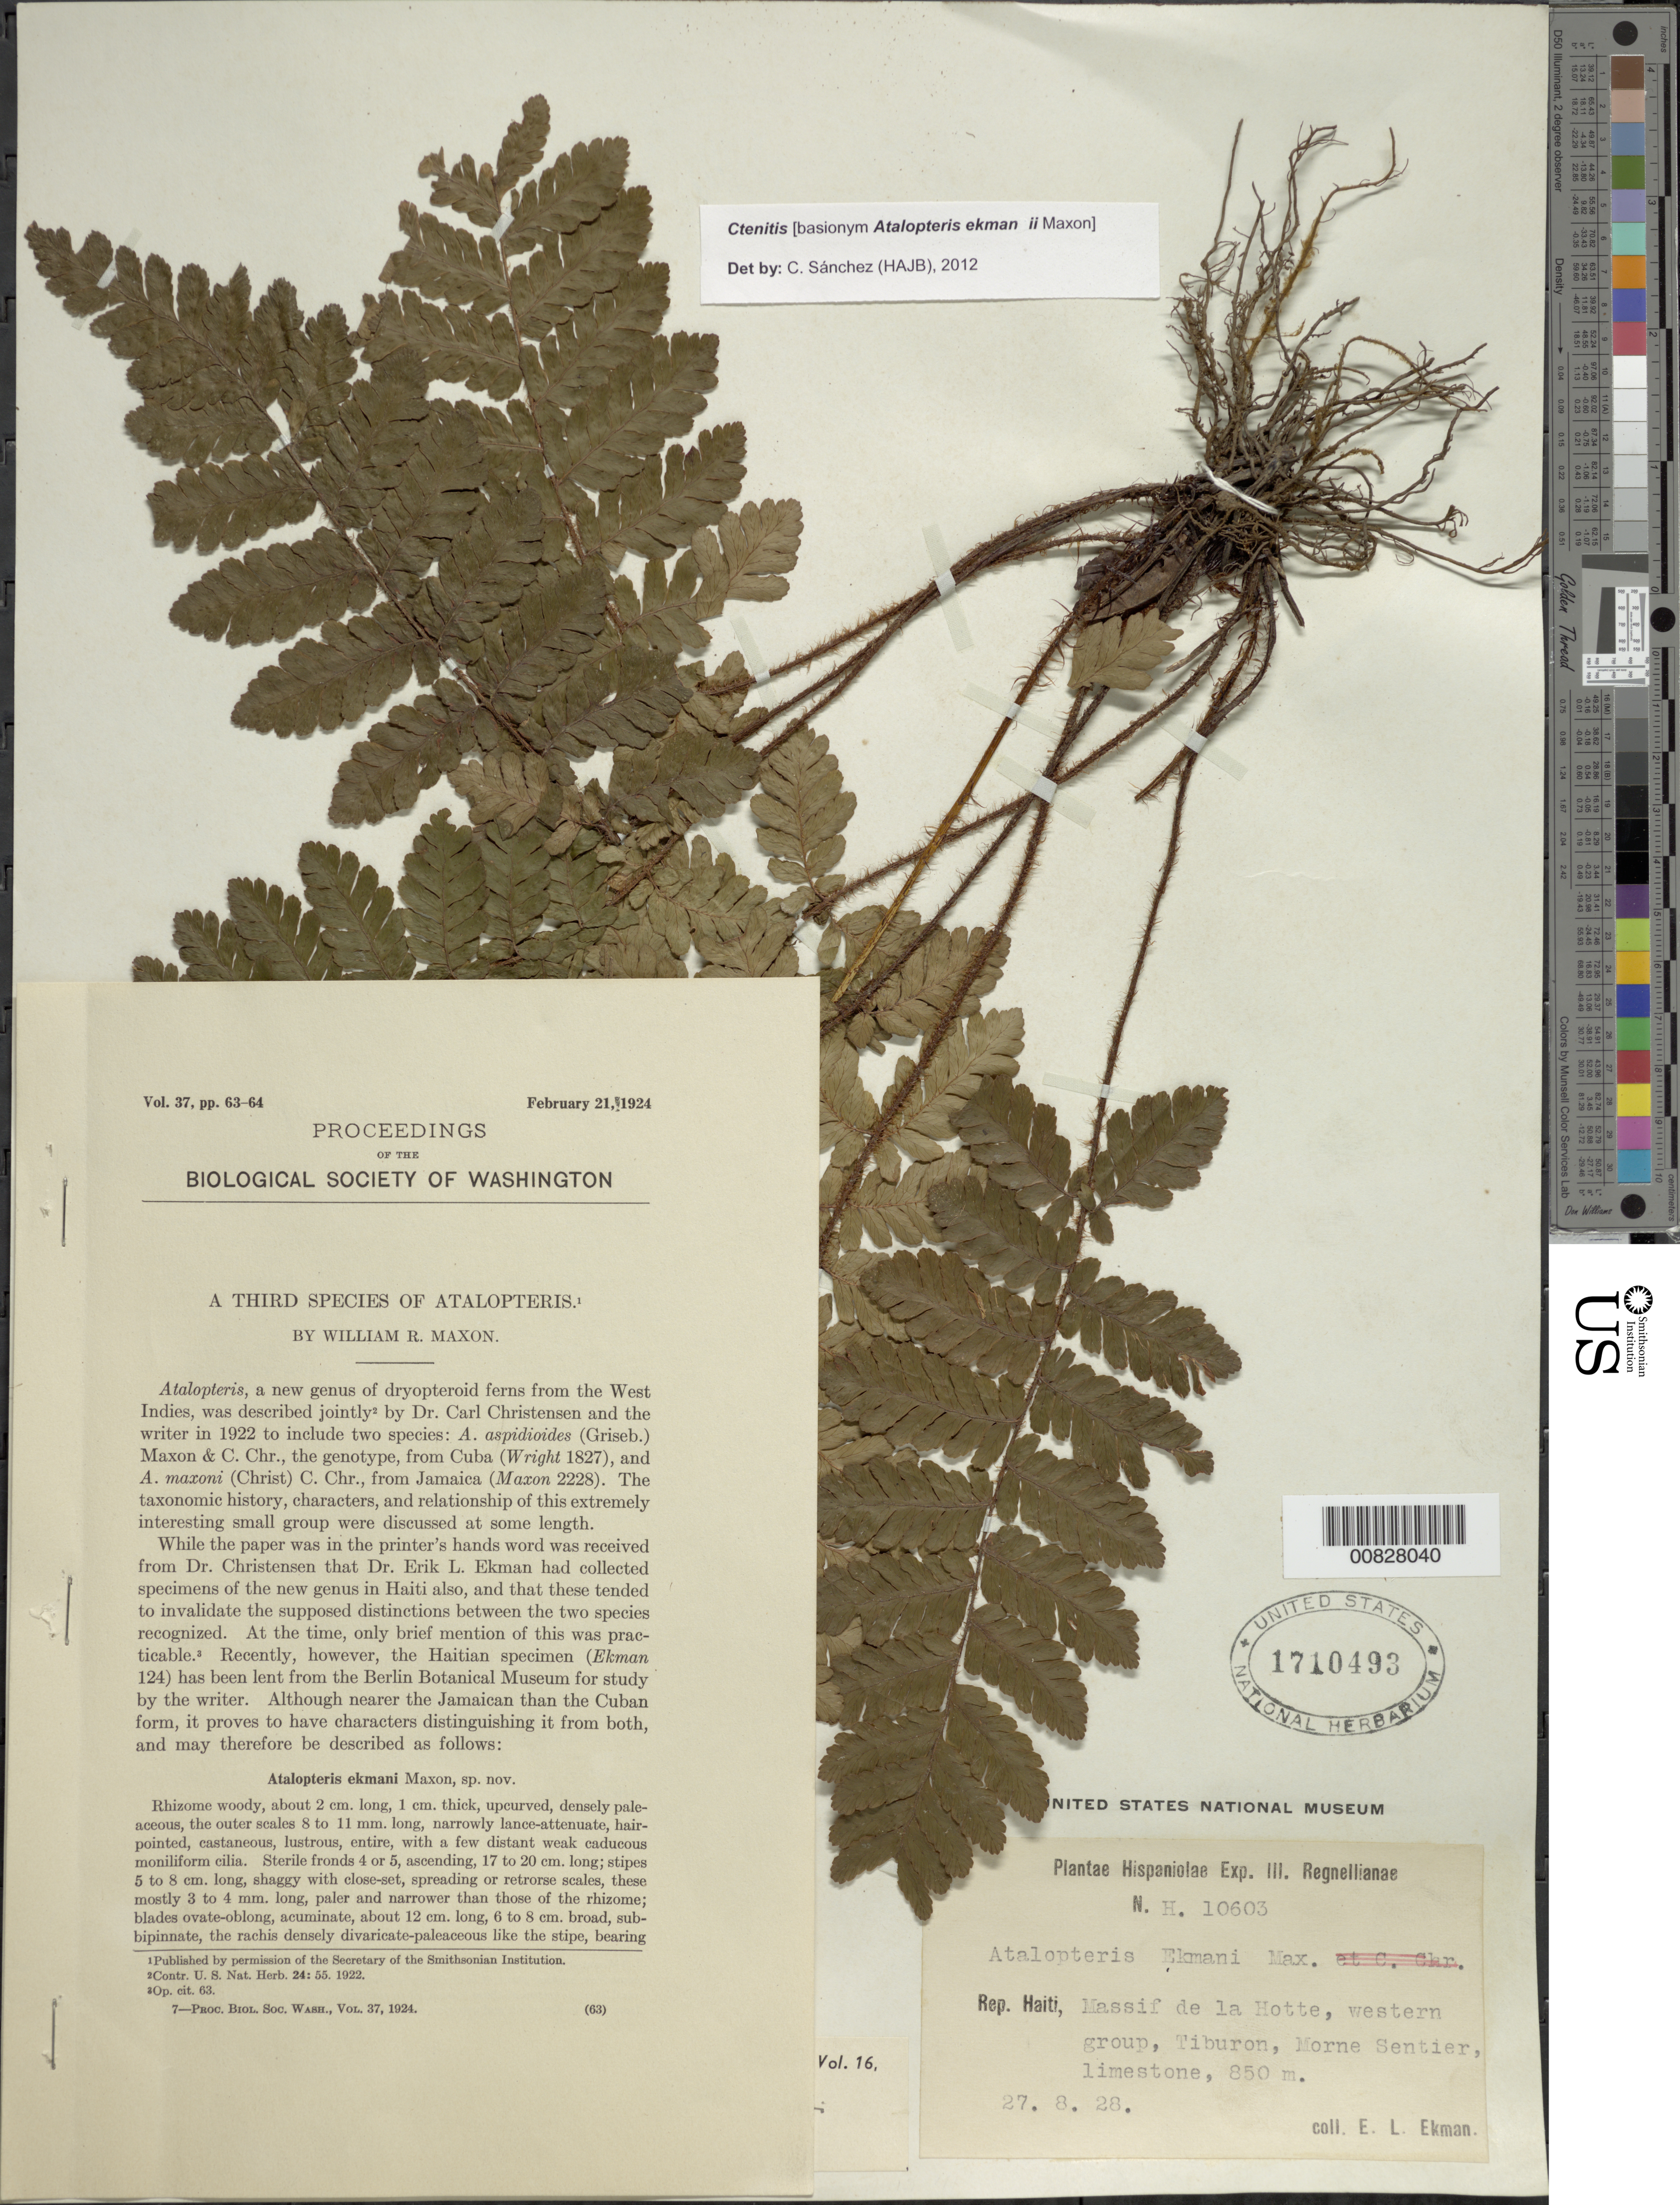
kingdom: Plantae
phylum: Tracheophyta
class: Polypodiopsida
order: Polypodiales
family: Dryopteridaceae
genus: Ctenitis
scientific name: Ctenitis ekmanii (Maxon) comb. ined., 2015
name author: (Maxon)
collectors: E. L. Ekman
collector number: H 10603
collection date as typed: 27 Aug 1928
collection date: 1928-08-27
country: Haiti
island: Hispaniola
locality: Massif de la Hotte, western group, Tiburon, Morne Sentier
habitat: Limestone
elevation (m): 850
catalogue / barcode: US 1710493